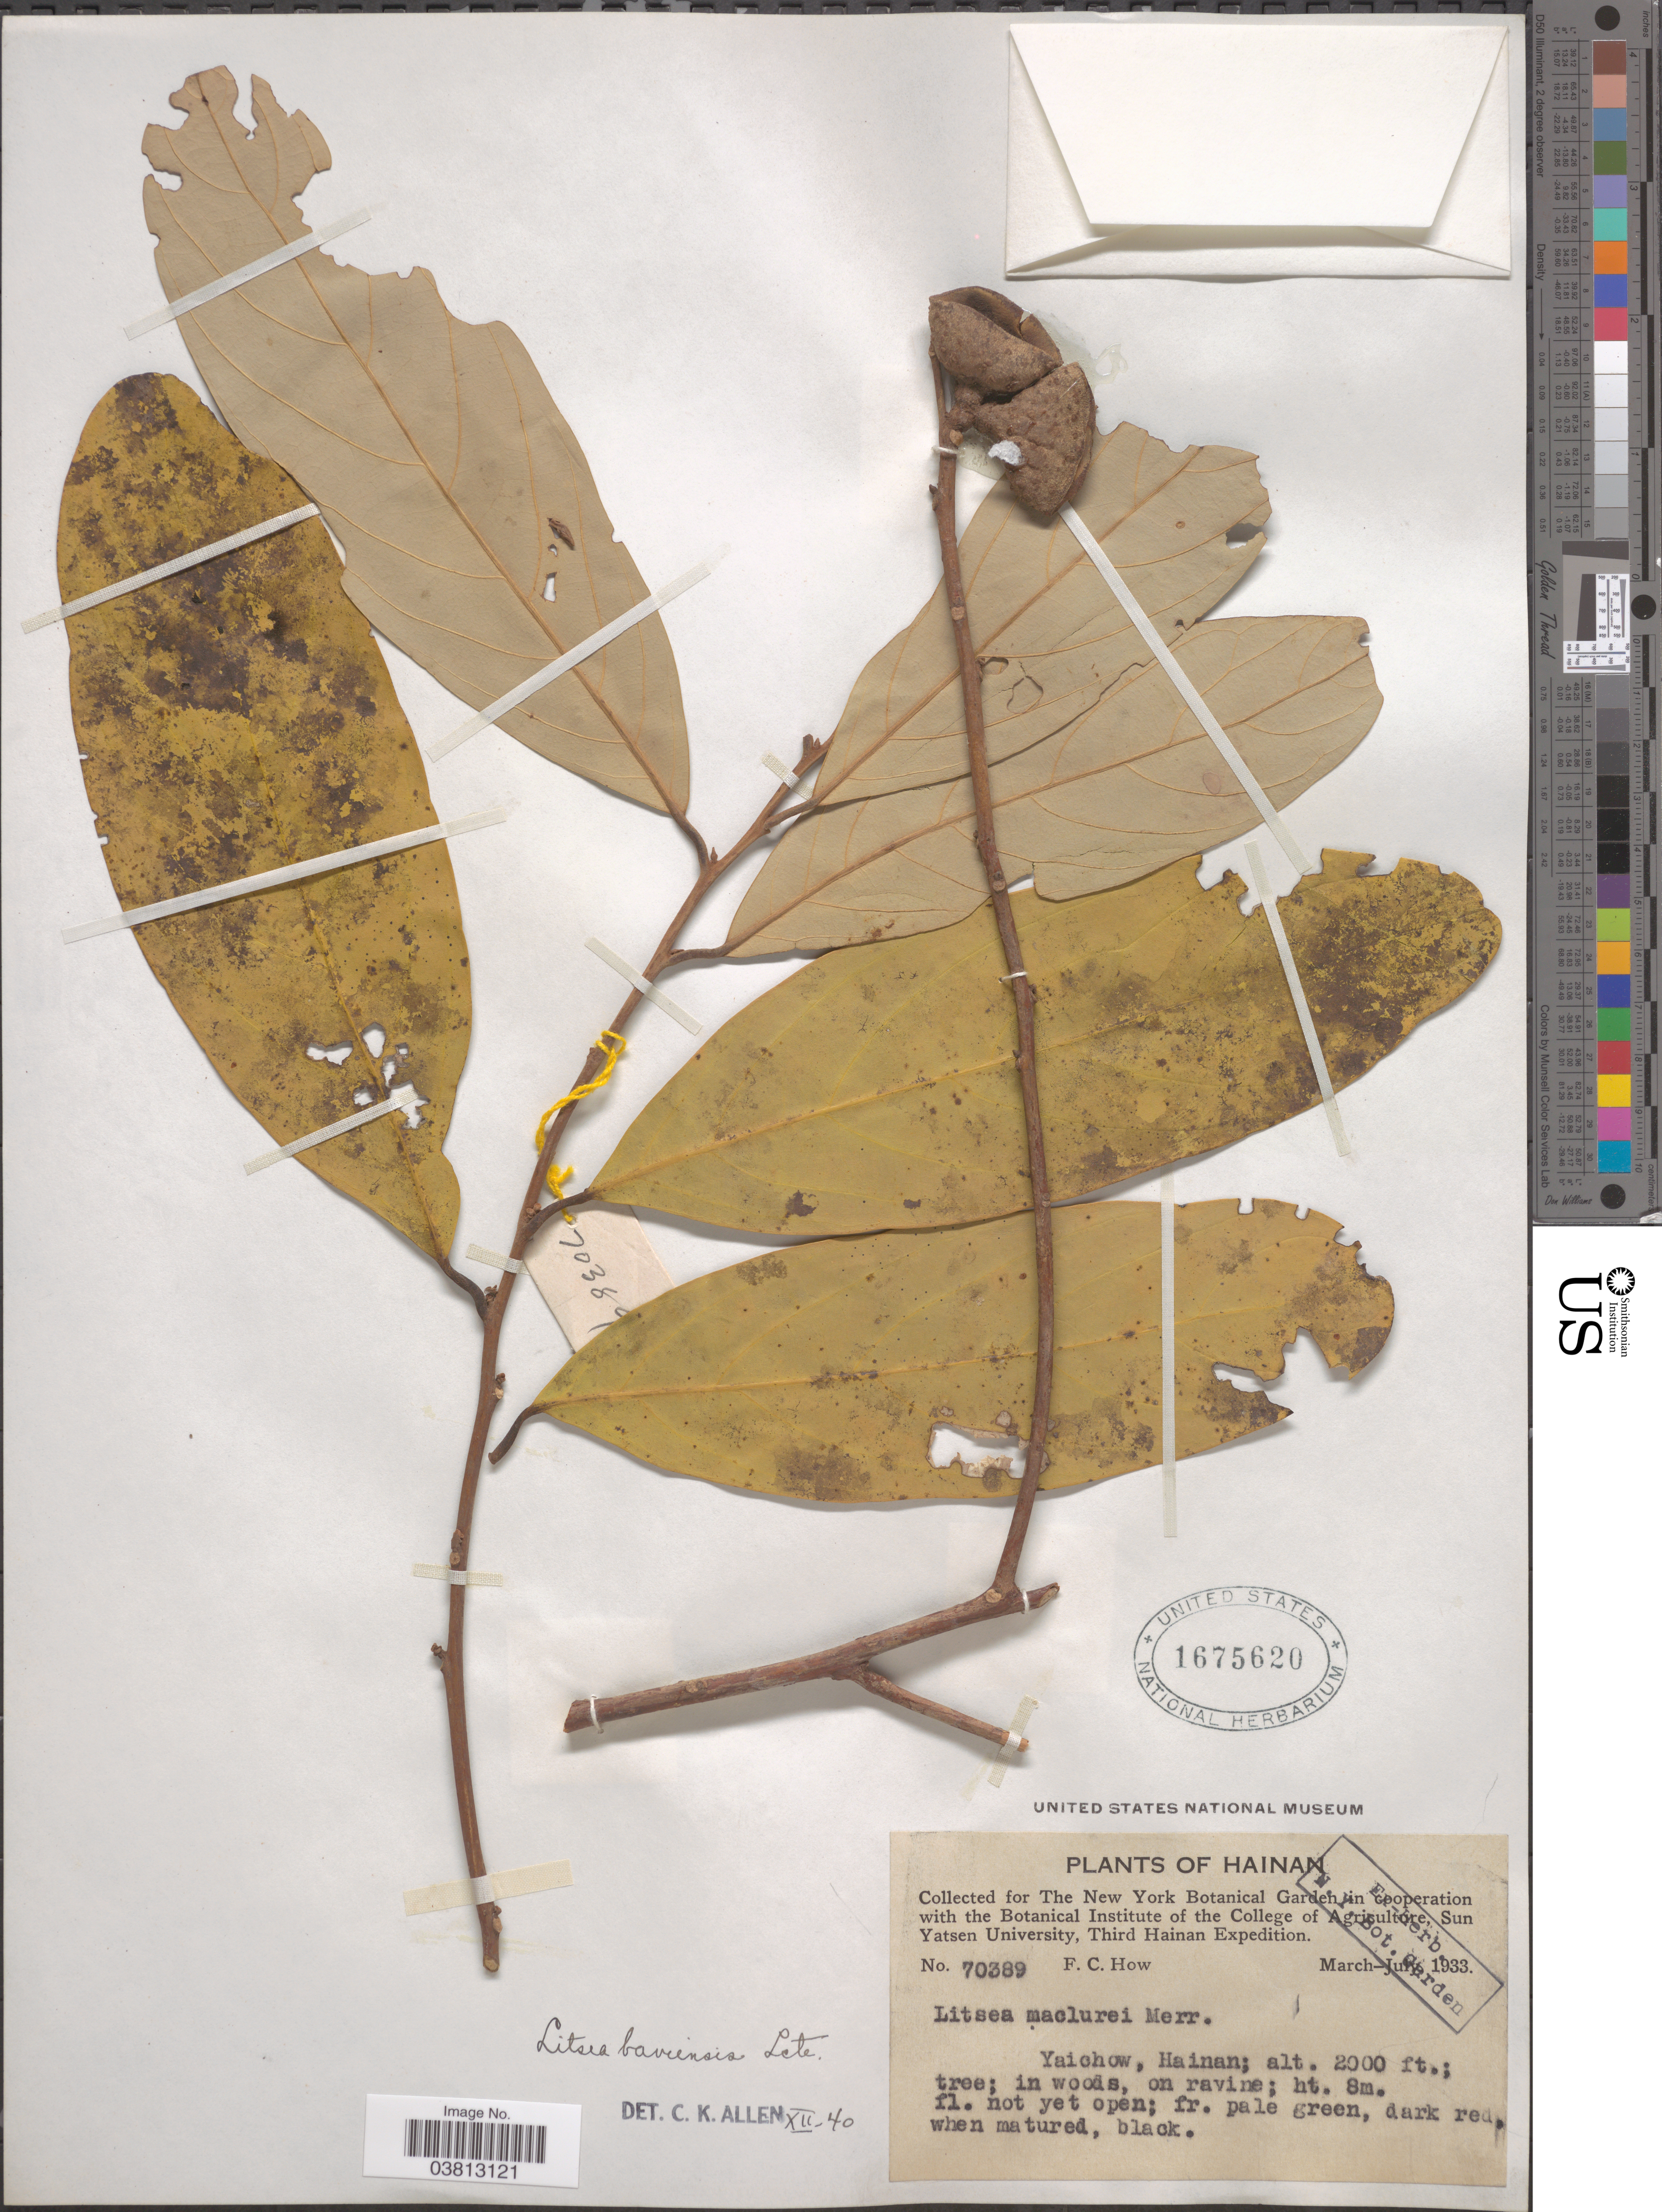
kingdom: Plantae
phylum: Tracheophyta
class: Magnoliopsida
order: Laurales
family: Lauraceae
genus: Litsea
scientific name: Litsea baviensis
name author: Lecomte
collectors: F. C. How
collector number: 70389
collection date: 1933-03/1933-06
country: China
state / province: Hainan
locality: Yaichow.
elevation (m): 610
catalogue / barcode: US 1675620